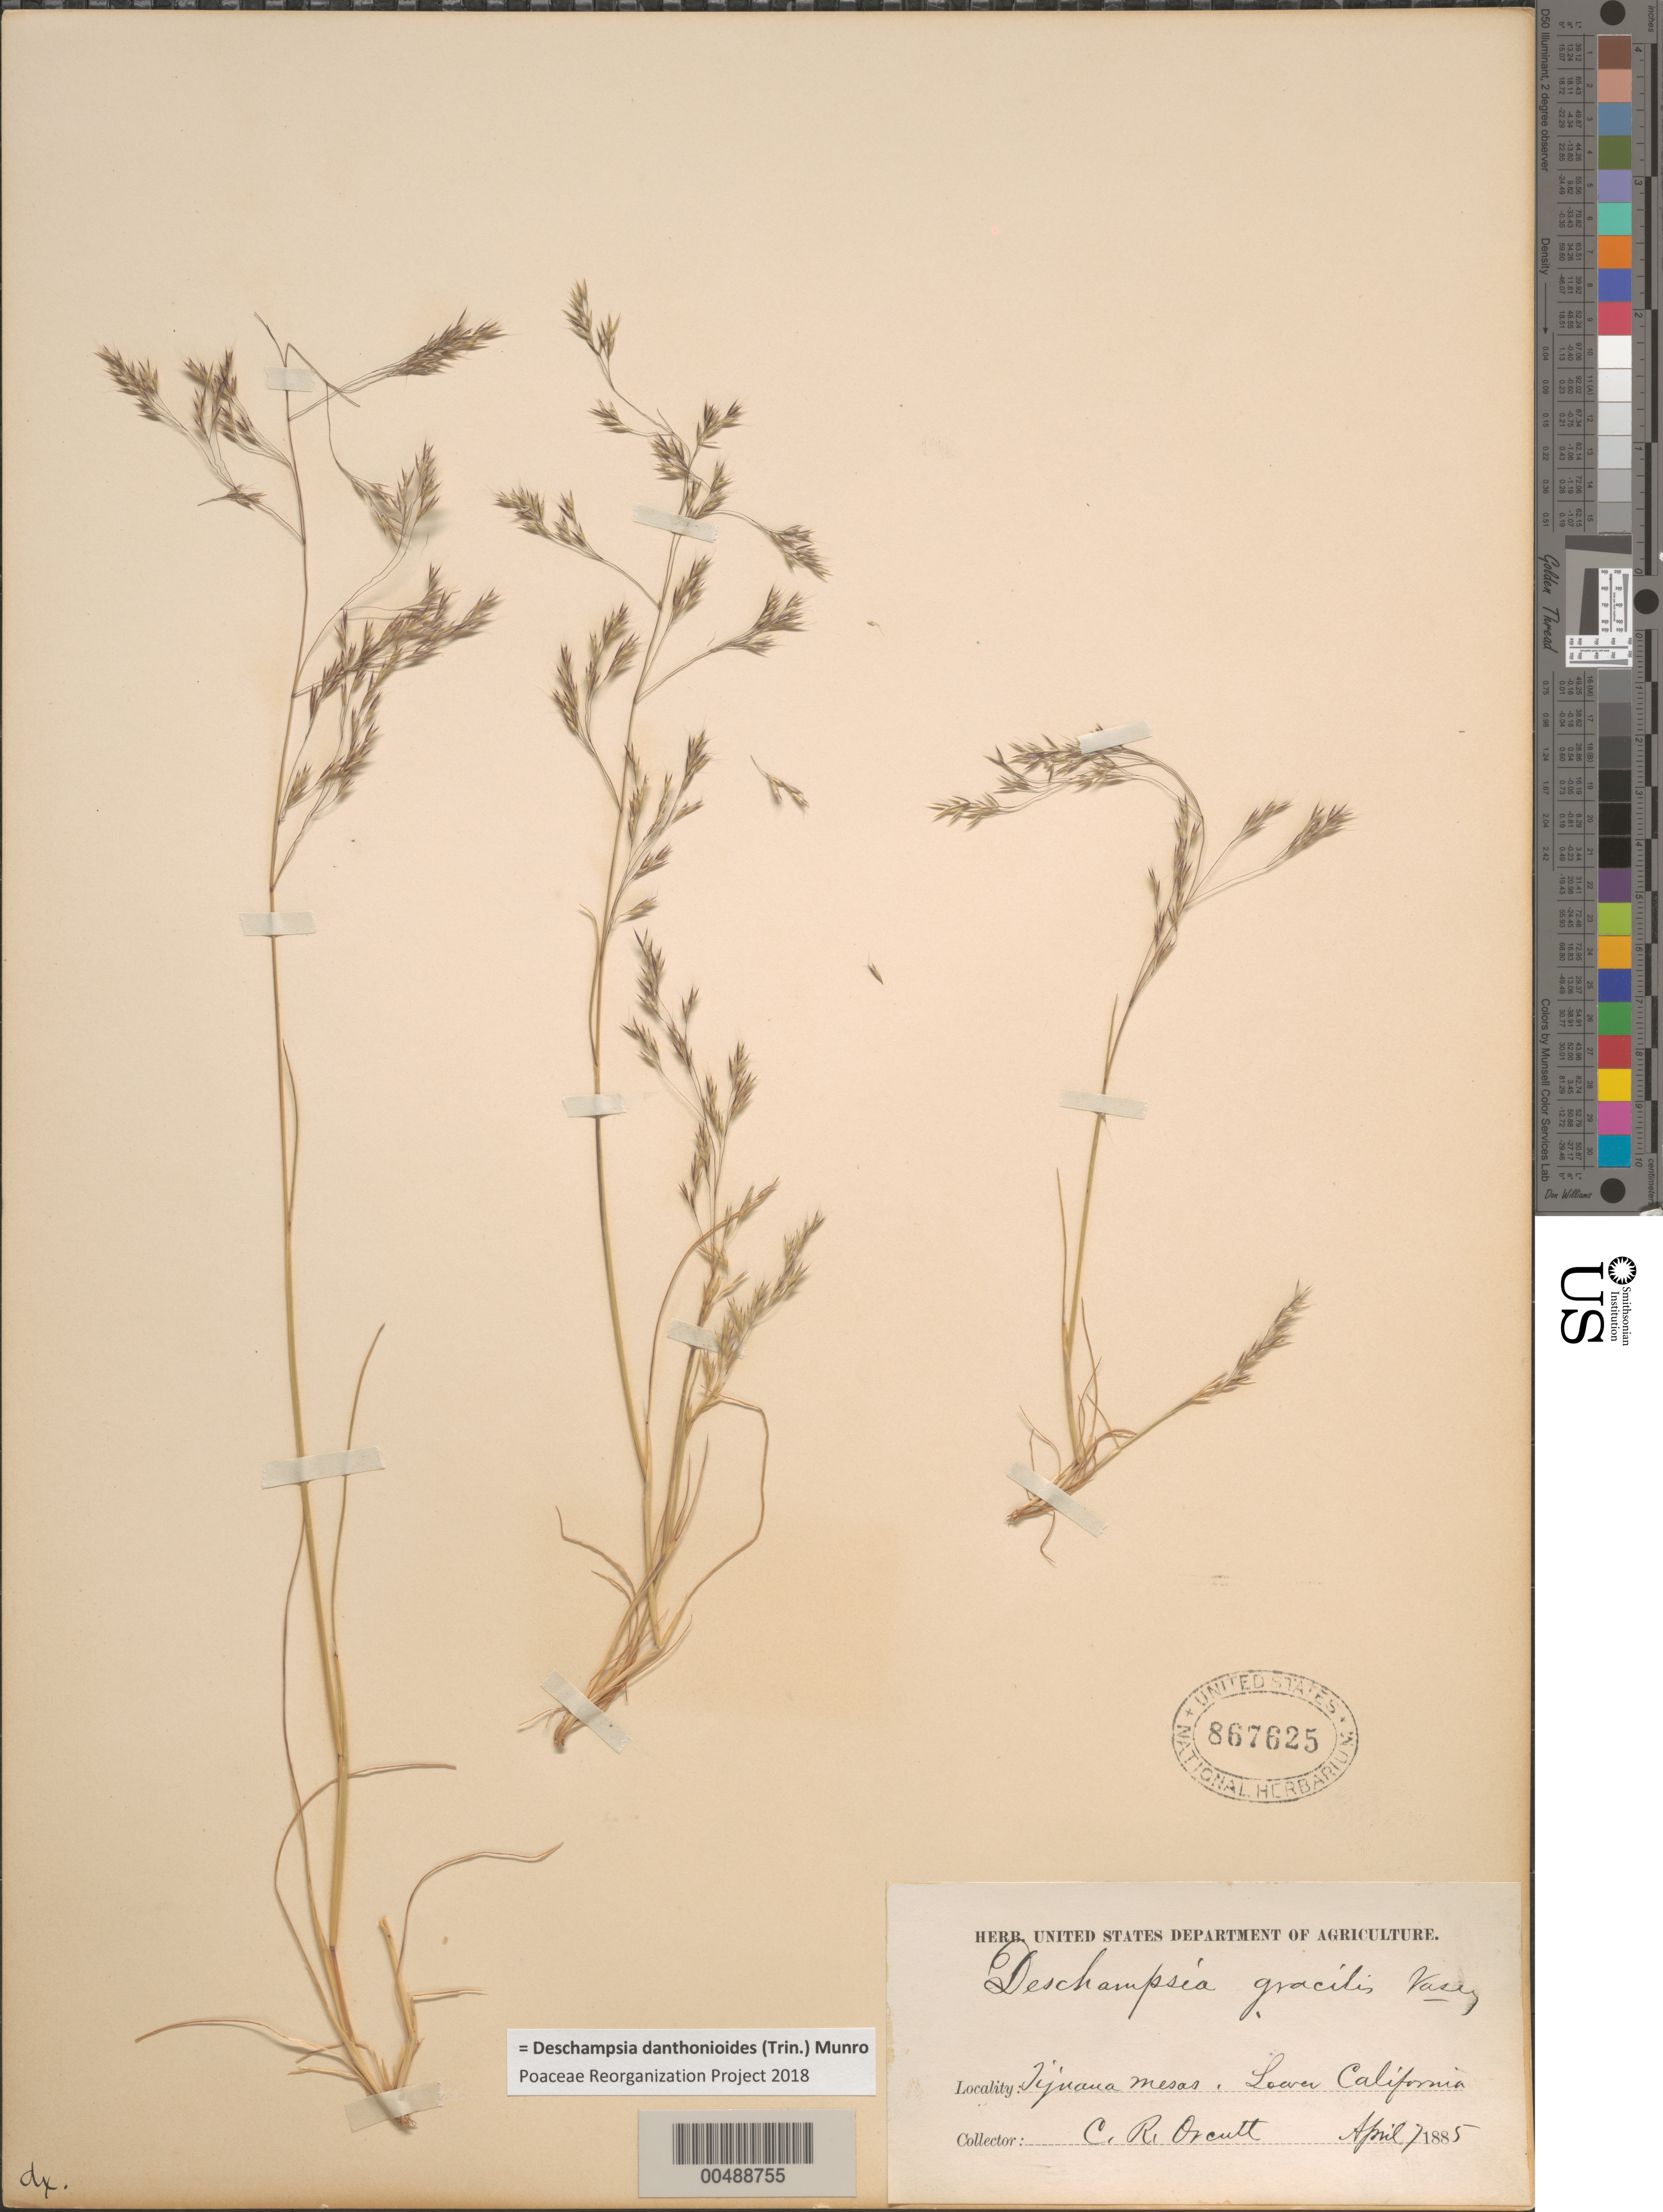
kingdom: Plantae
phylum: Tracheophyta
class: Liliopsida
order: Poales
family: Poaceae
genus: Deschampsia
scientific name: Deschampsia danthonioides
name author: (Trin.) Munro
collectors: C. R. Orcutt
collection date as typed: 7 Apr 1885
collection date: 1885-04-07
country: Mexico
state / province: Baja California Norte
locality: Tijuana Mesas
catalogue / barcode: US 867625